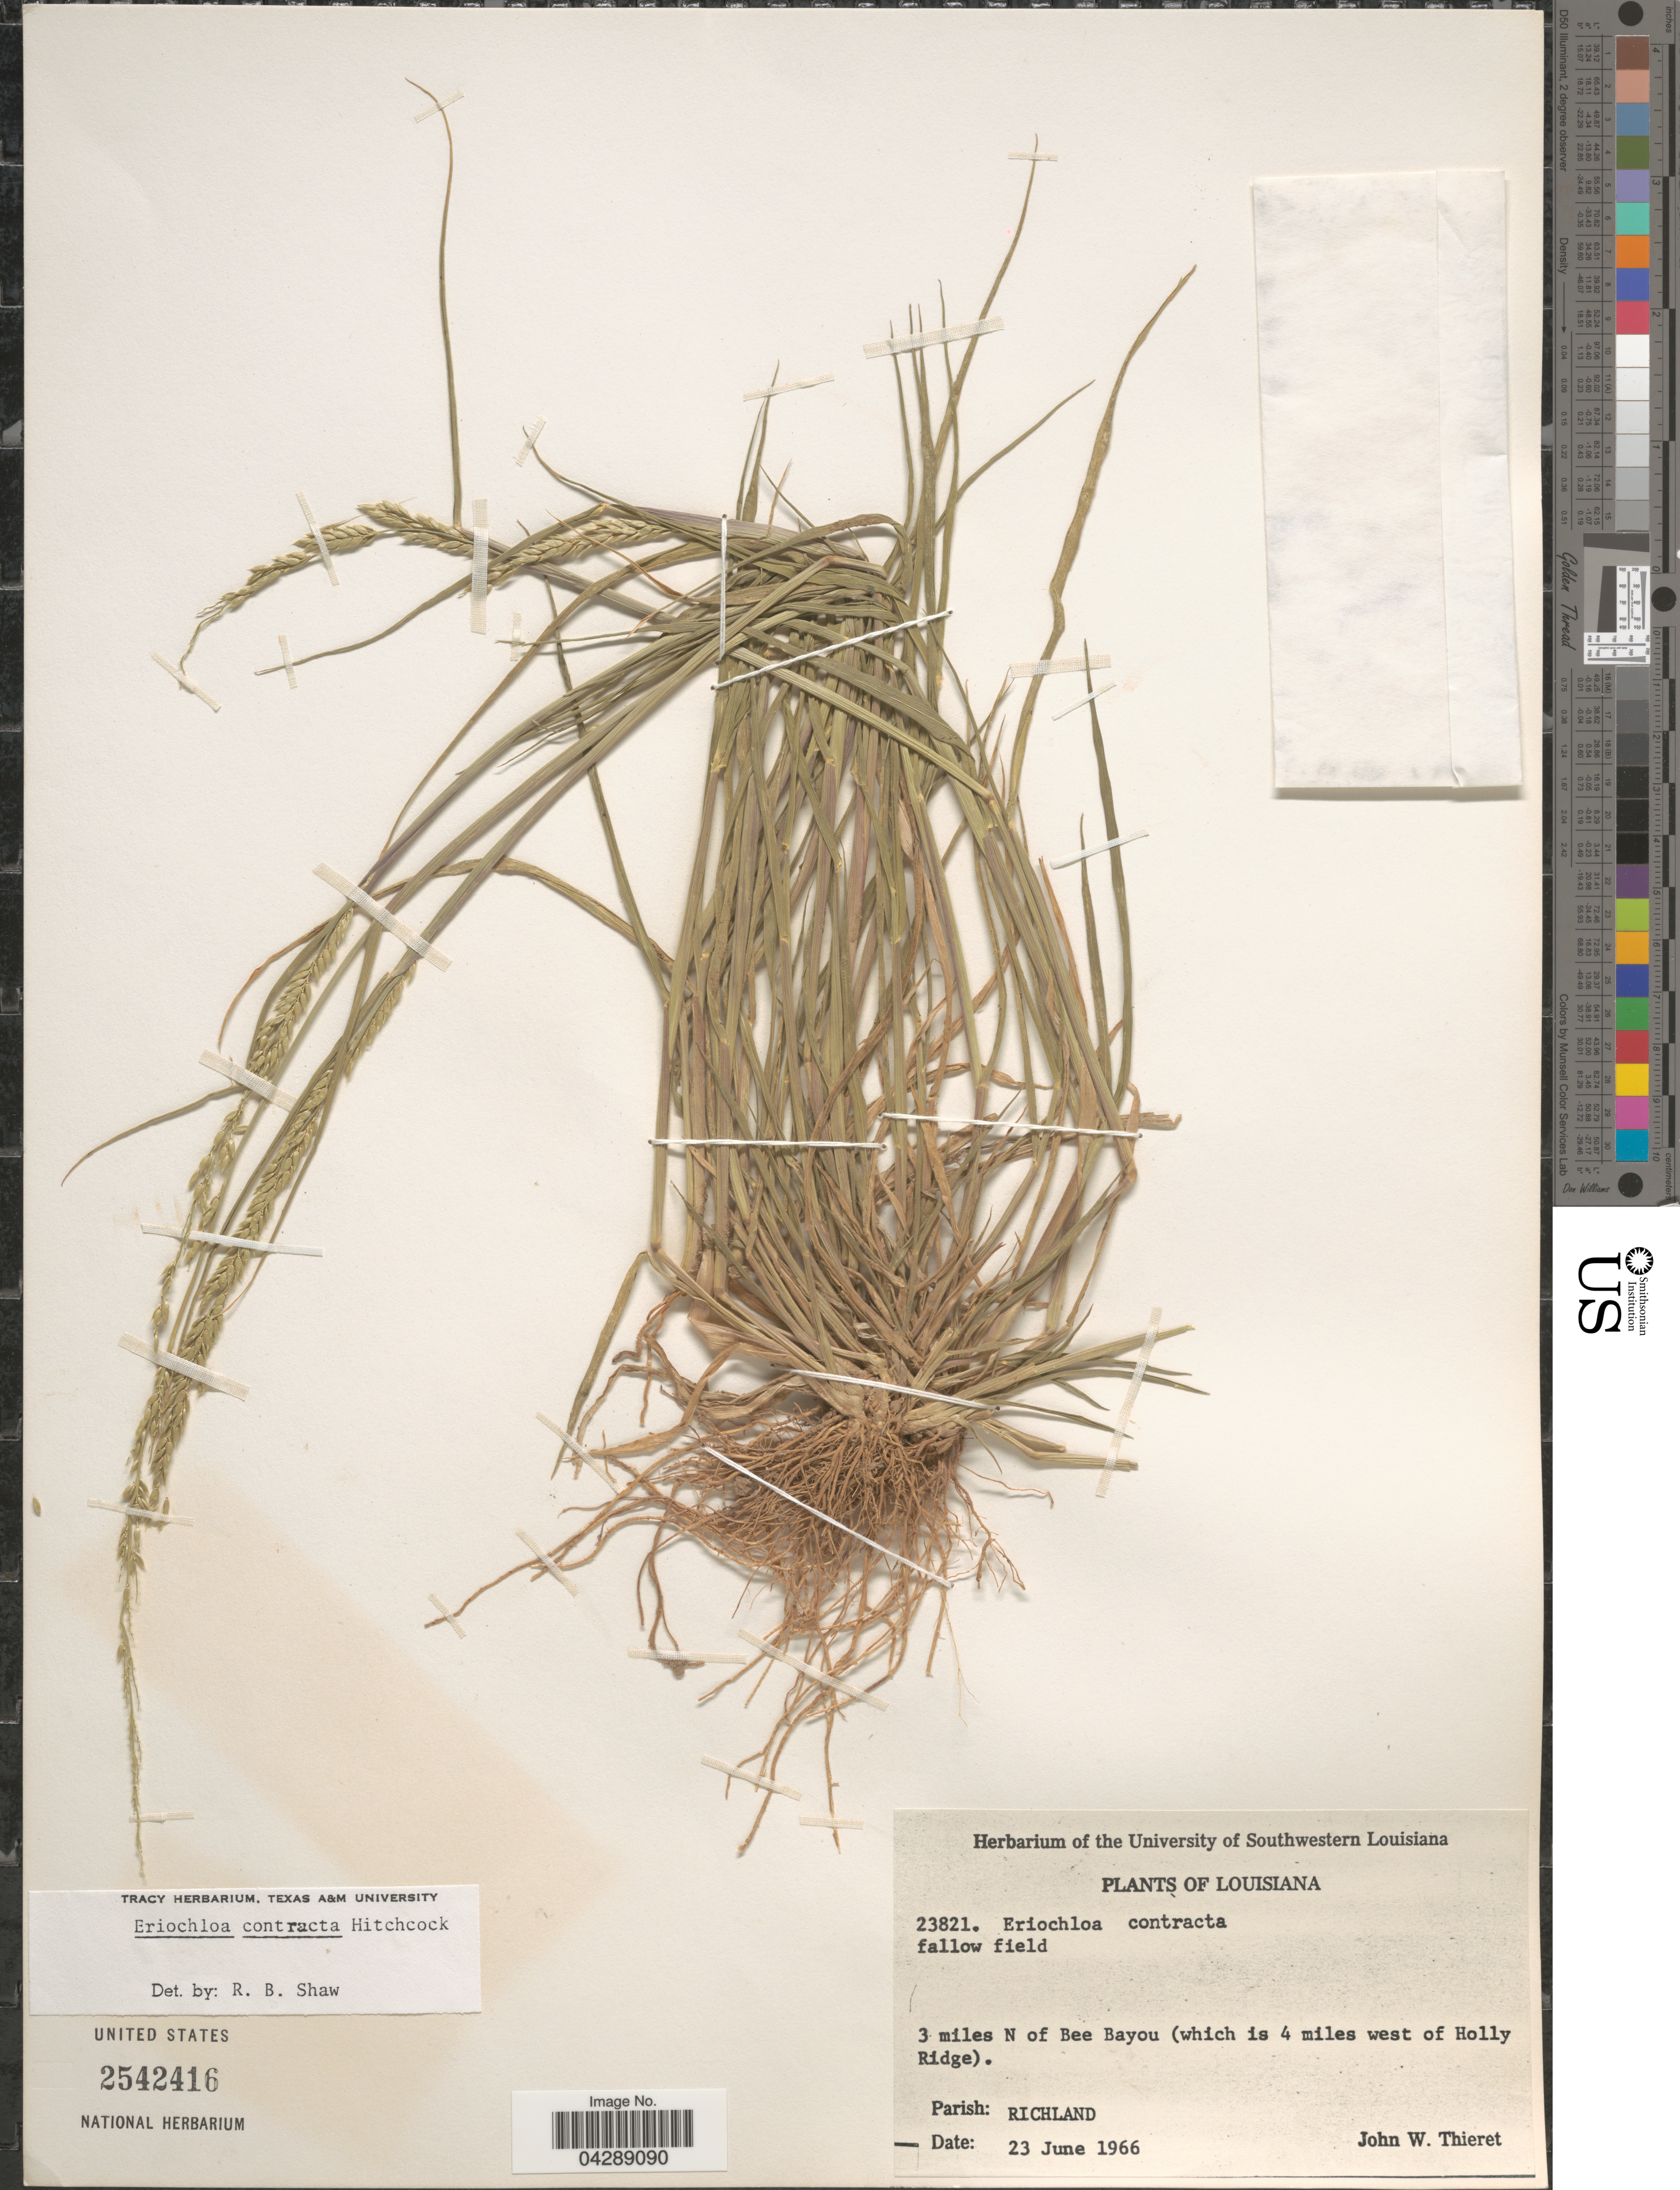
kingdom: Plantae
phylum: Tracheophyta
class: Liliopsida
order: Poales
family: Poaceae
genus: Eriochloa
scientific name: Eriochloa contracta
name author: Hitchc.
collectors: J. W. Thieret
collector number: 23821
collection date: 1966-06-23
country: United States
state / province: Louisiana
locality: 3 miles N of Bee Bayou (which is 4 miles west of Holly Ridge). Parish: Richland.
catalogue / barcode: US 2542416